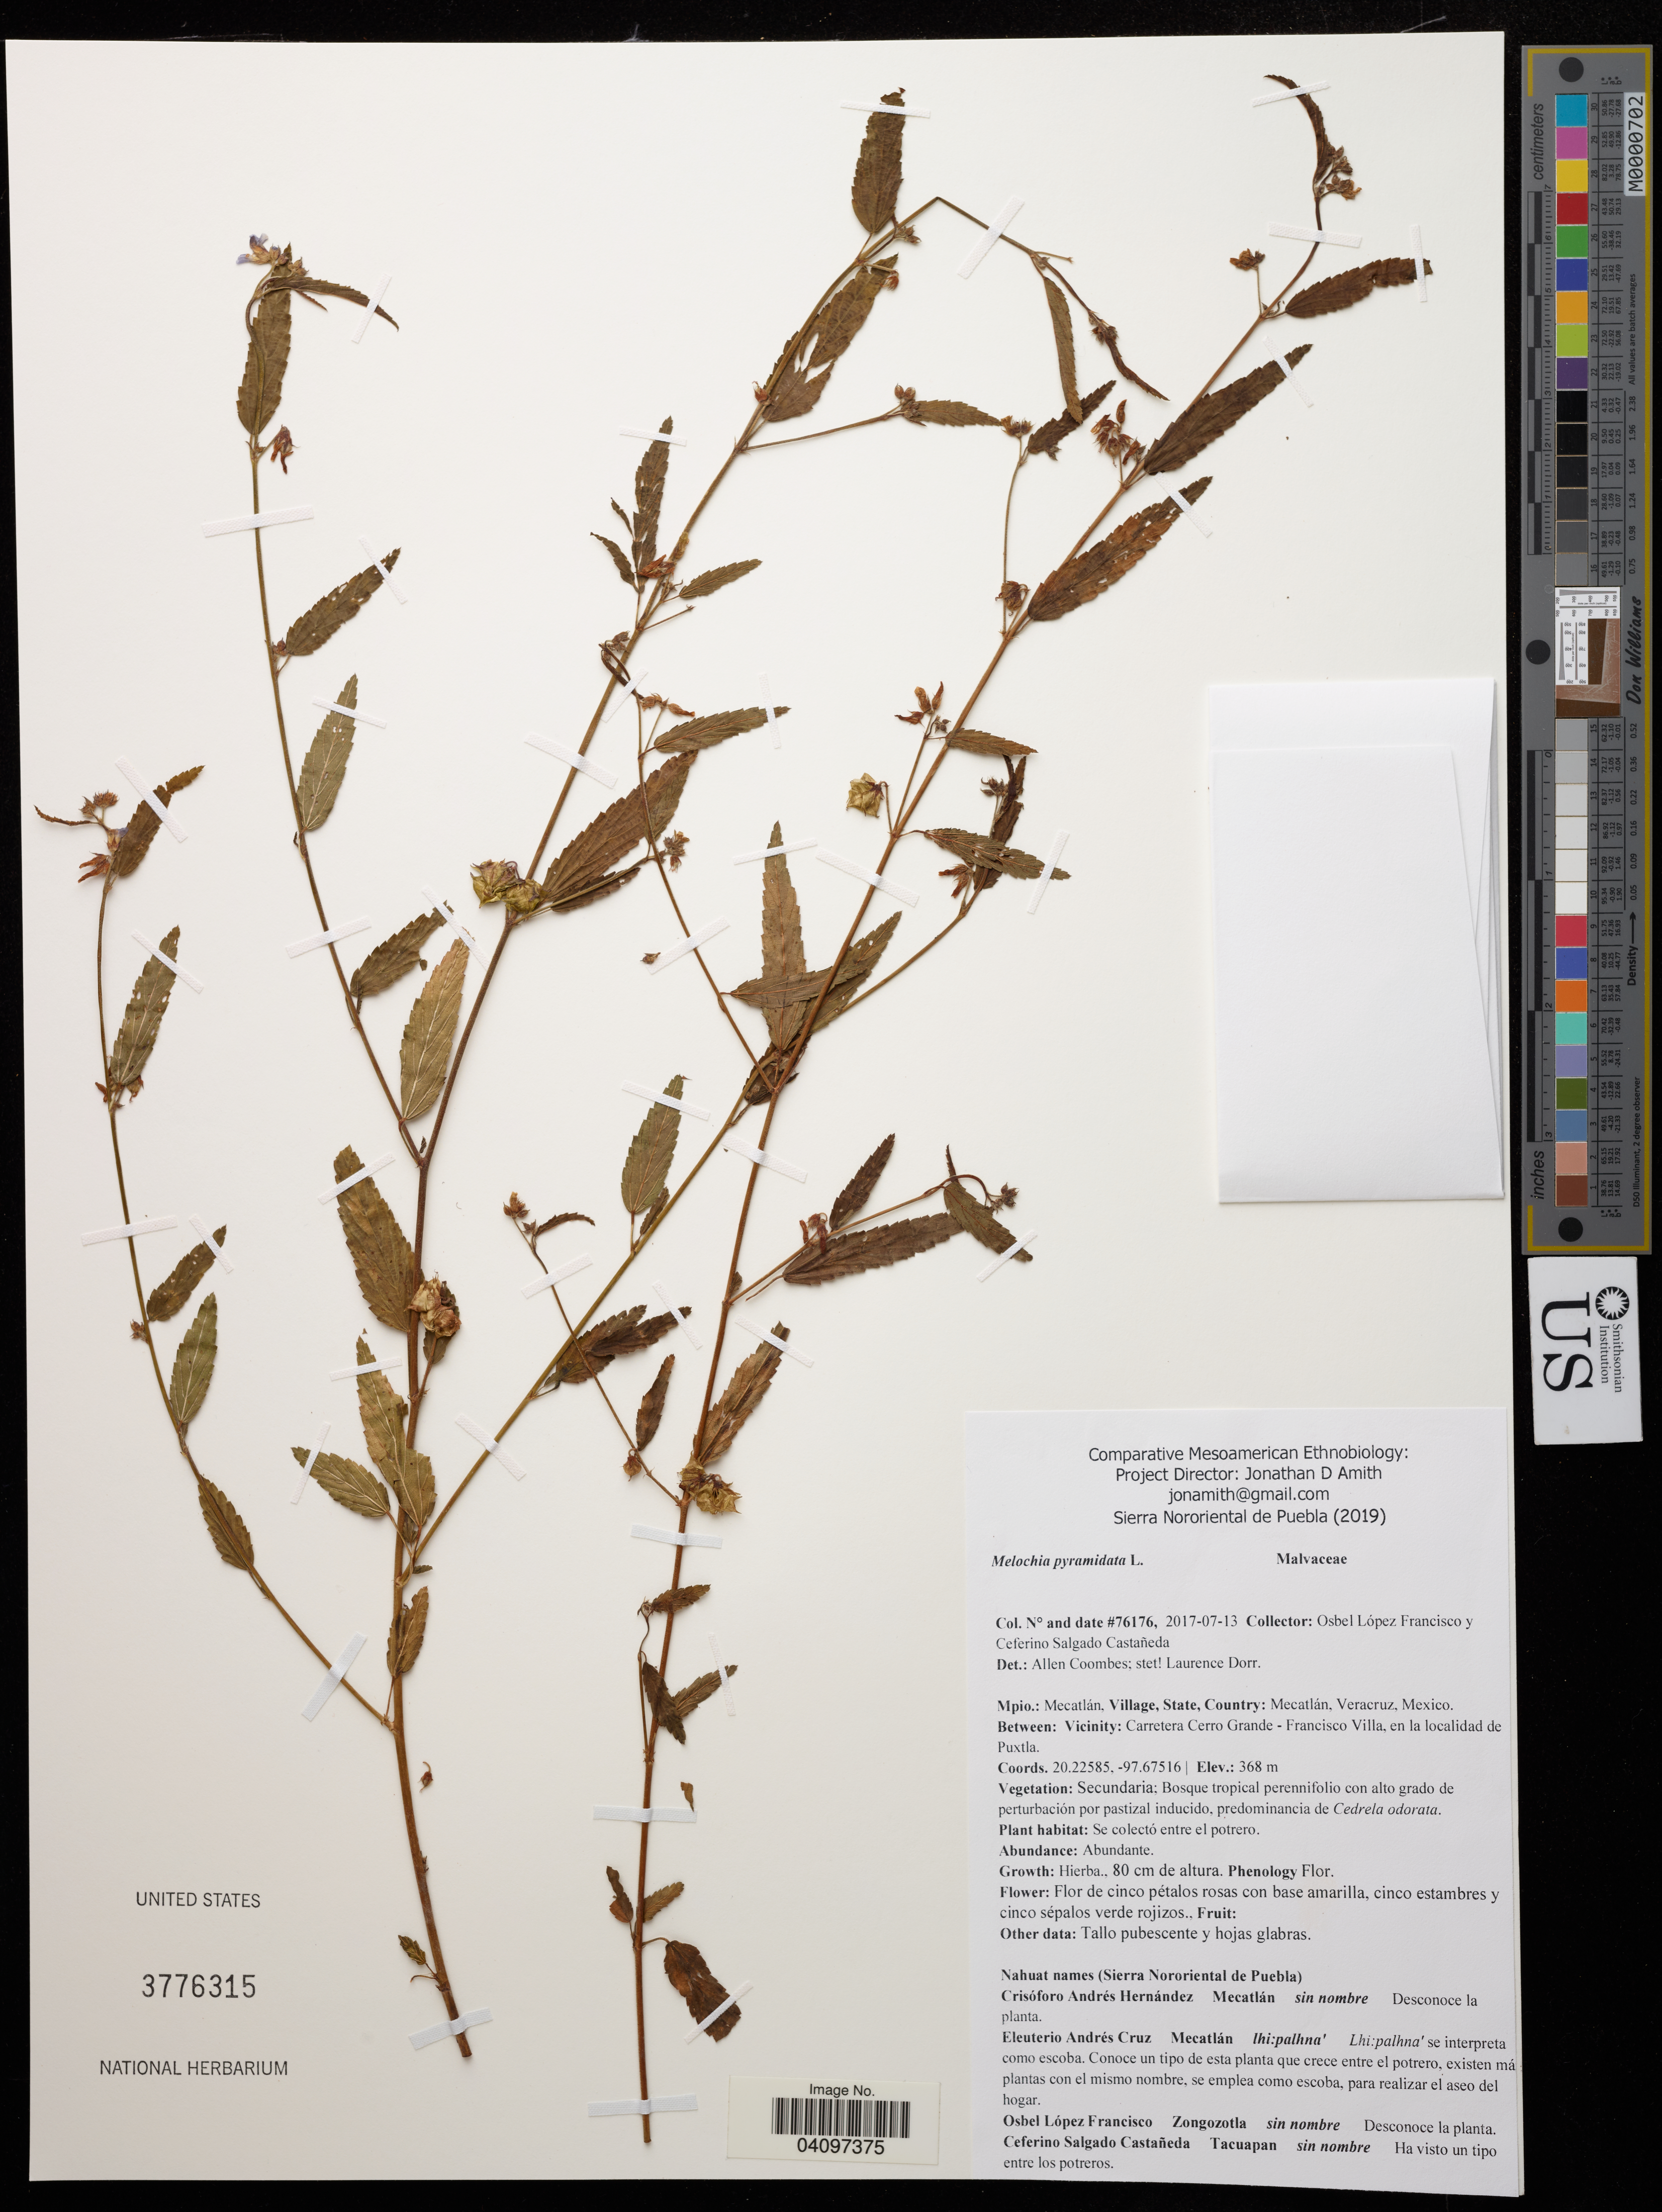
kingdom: Plantae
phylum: Tracheophyta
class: Magnoliopsida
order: Malvales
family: Malvaceae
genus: Melochia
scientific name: Melochia pyramidata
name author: L.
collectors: O. Francisco & C. Salgado Castañeda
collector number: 76176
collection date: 2017-07-13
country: Mexico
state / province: Veracruz Llave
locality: Mpio.: Mecatlán, Village: Mecatlán, Vicinity: Carretera Cerro Grande - Francisco Villa, en la localidad de Puxtla.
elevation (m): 368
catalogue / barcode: US 3776315